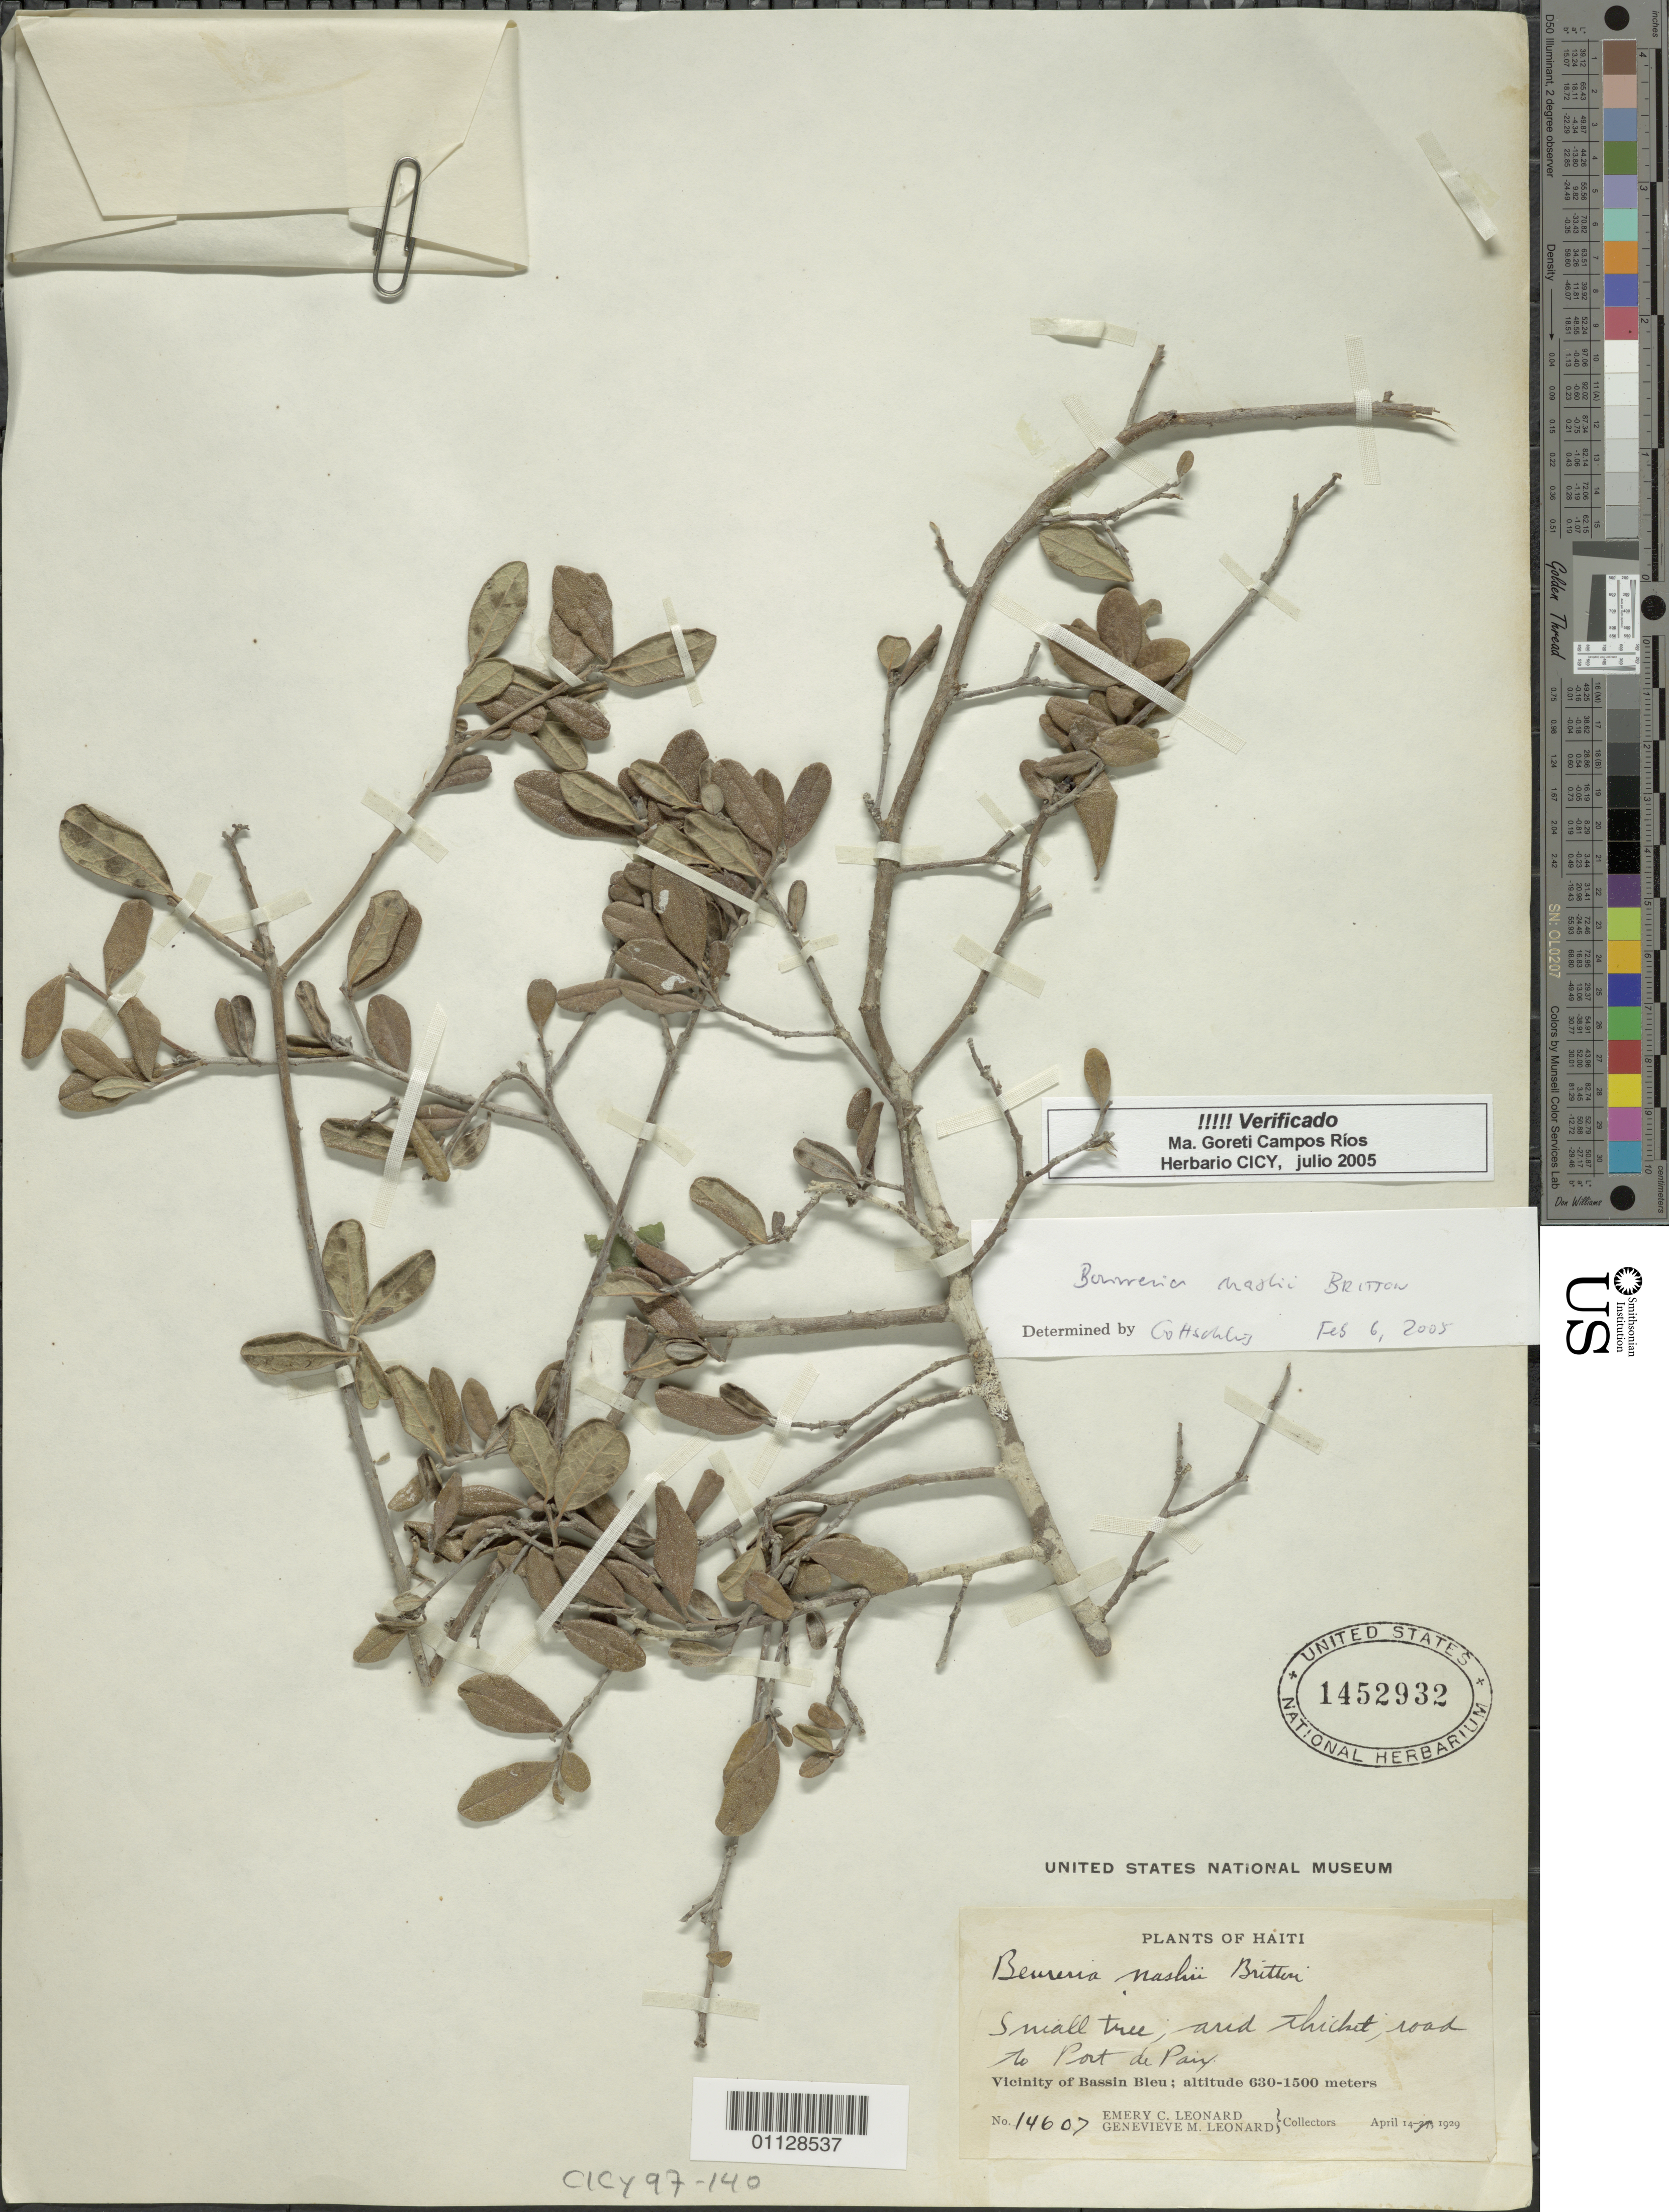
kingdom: Plantae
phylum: Tracheophyta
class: Magnoliopsida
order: Boraginales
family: Ehretiaceae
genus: Bourreria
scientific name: Bourreria nashii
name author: Britton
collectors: E. C. Leonard & G. M. Leonard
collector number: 14607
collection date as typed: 14 Apr 1929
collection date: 1929-04-14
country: Haiti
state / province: Nord-Óuest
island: Hispaniola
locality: Vicinity of Bassin Bleu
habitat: road to Port de Paix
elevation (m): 630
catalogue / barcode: US 1452932